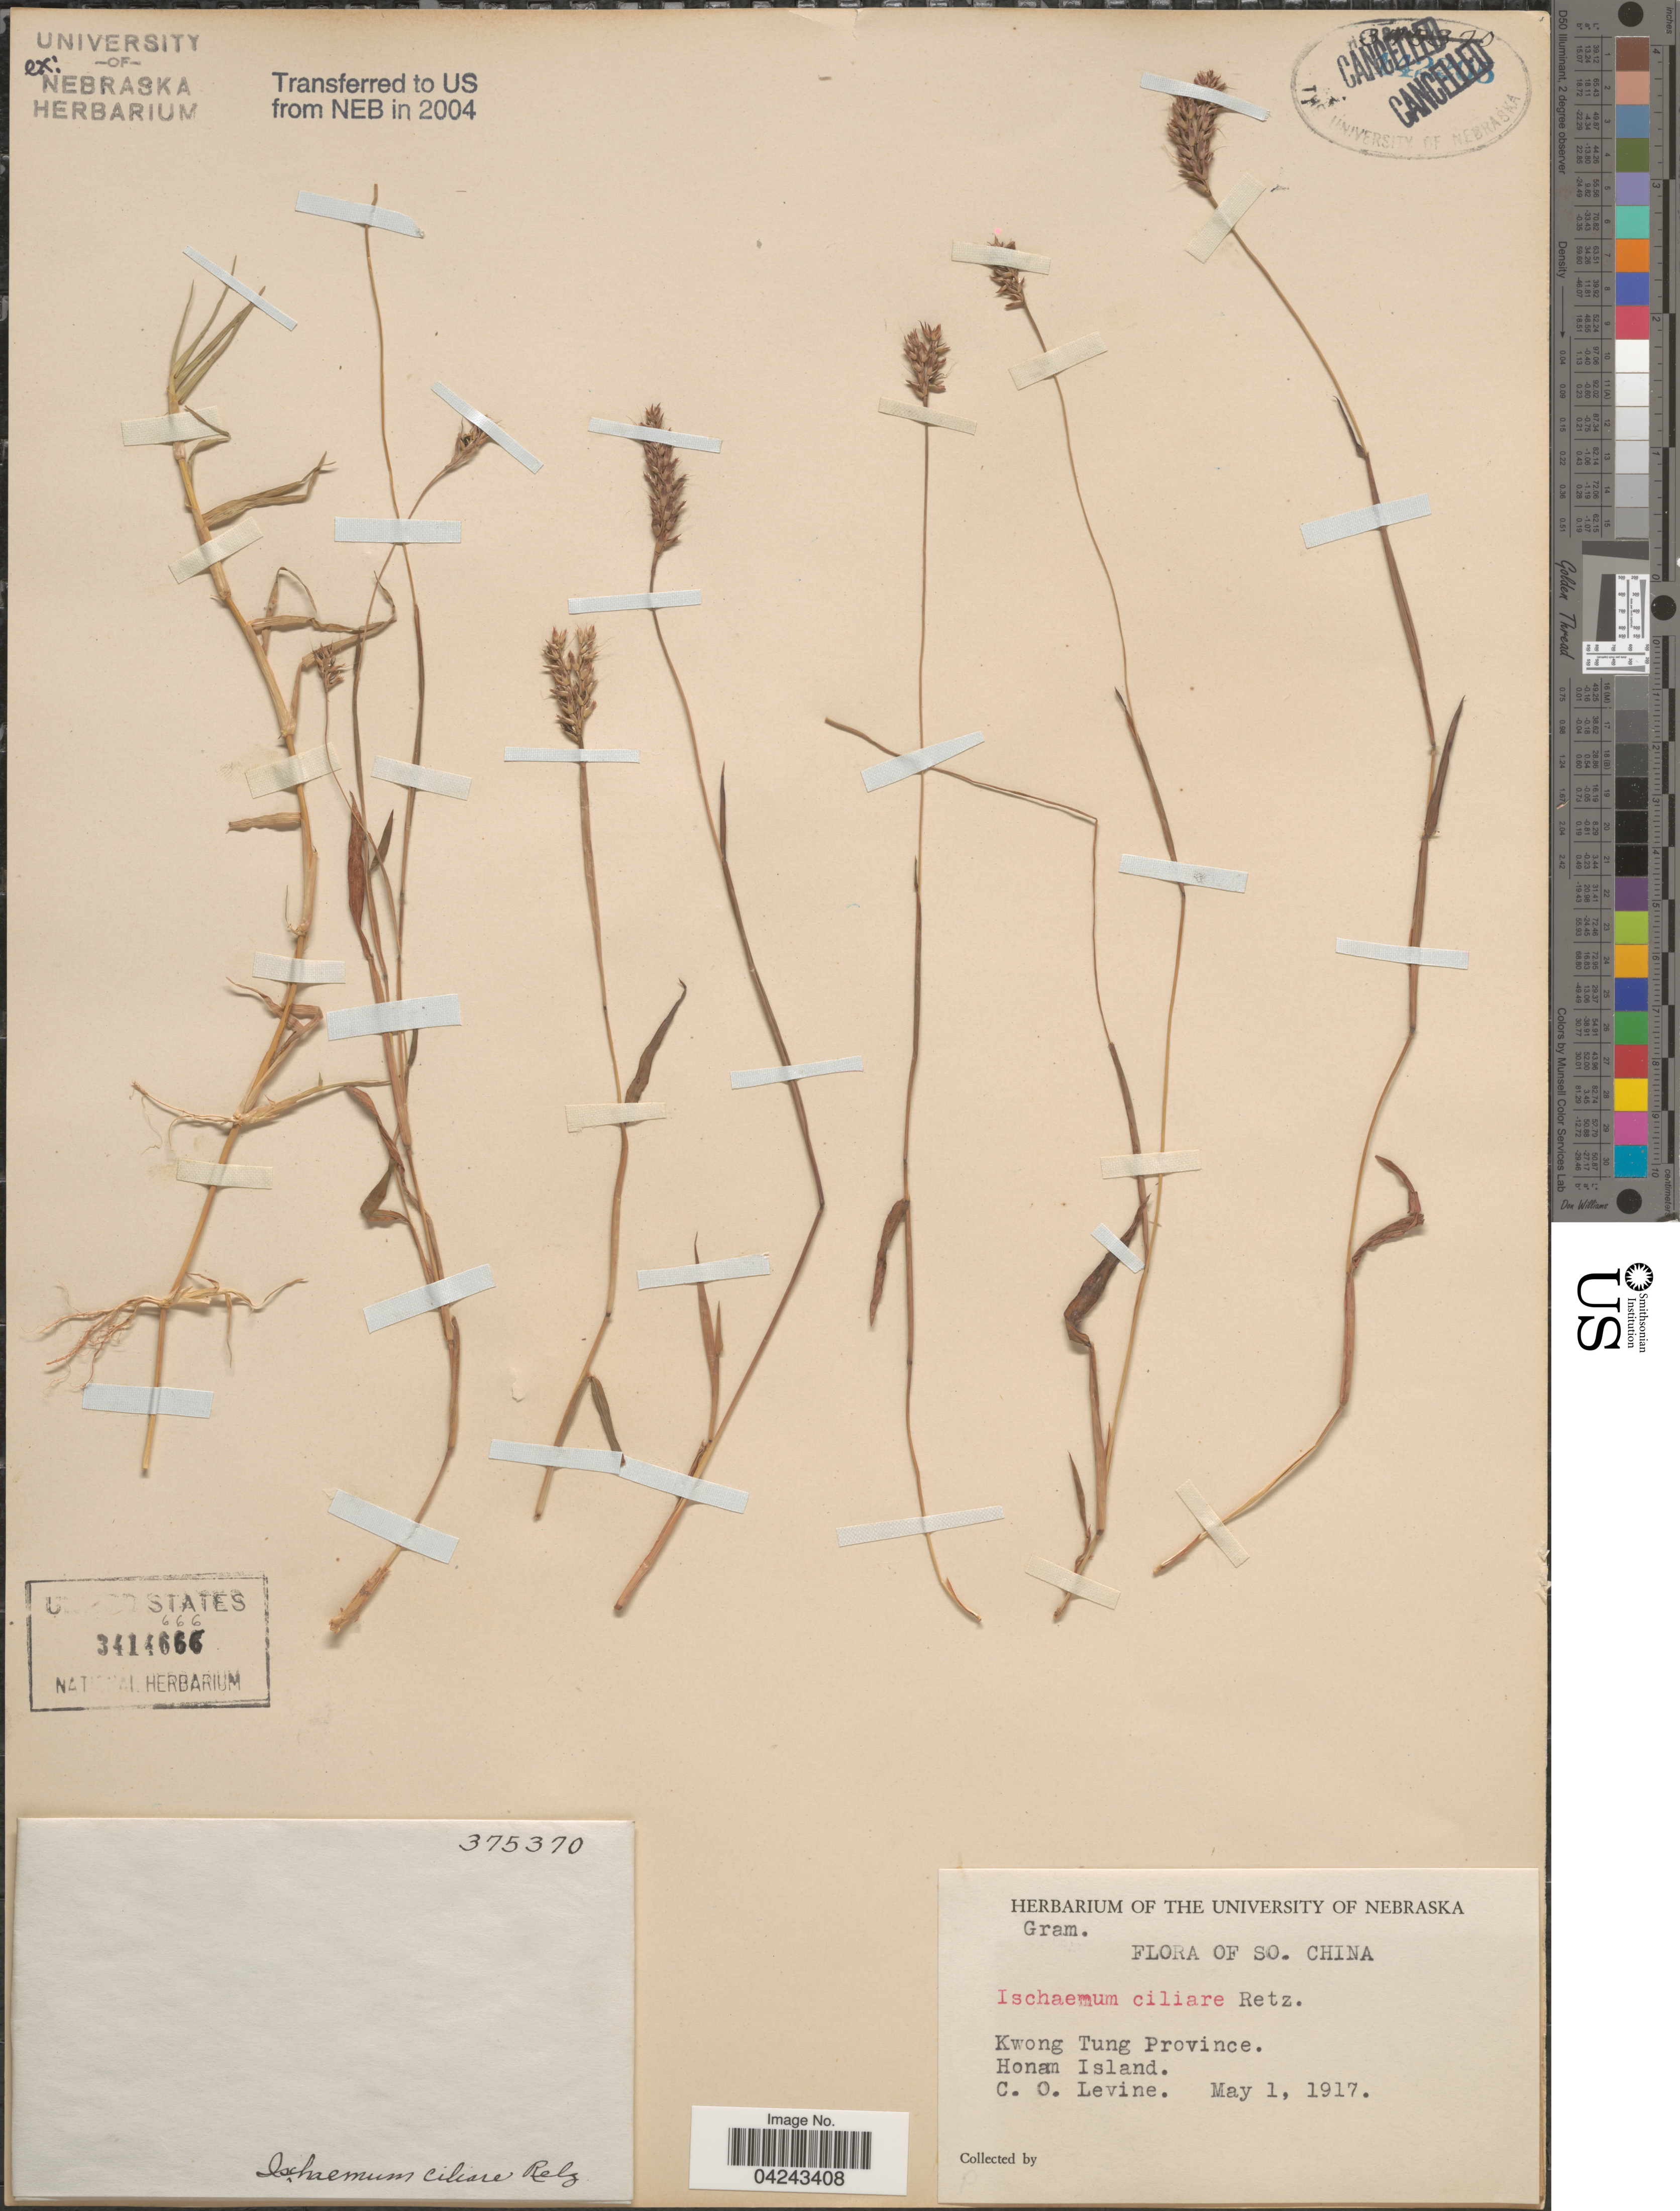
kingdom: Plantae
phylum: Tracheophyta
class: Liliopsida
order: Poales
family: Poaceae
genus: Ischaemum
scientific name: Ischaemum ciliare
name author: Retz.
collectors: C. O. Levine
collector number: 375370?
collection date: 1917-05-01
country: China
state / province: Guangdong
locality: So. China. Kwong Tung Province. Honam Island.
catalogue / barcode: US 3414666